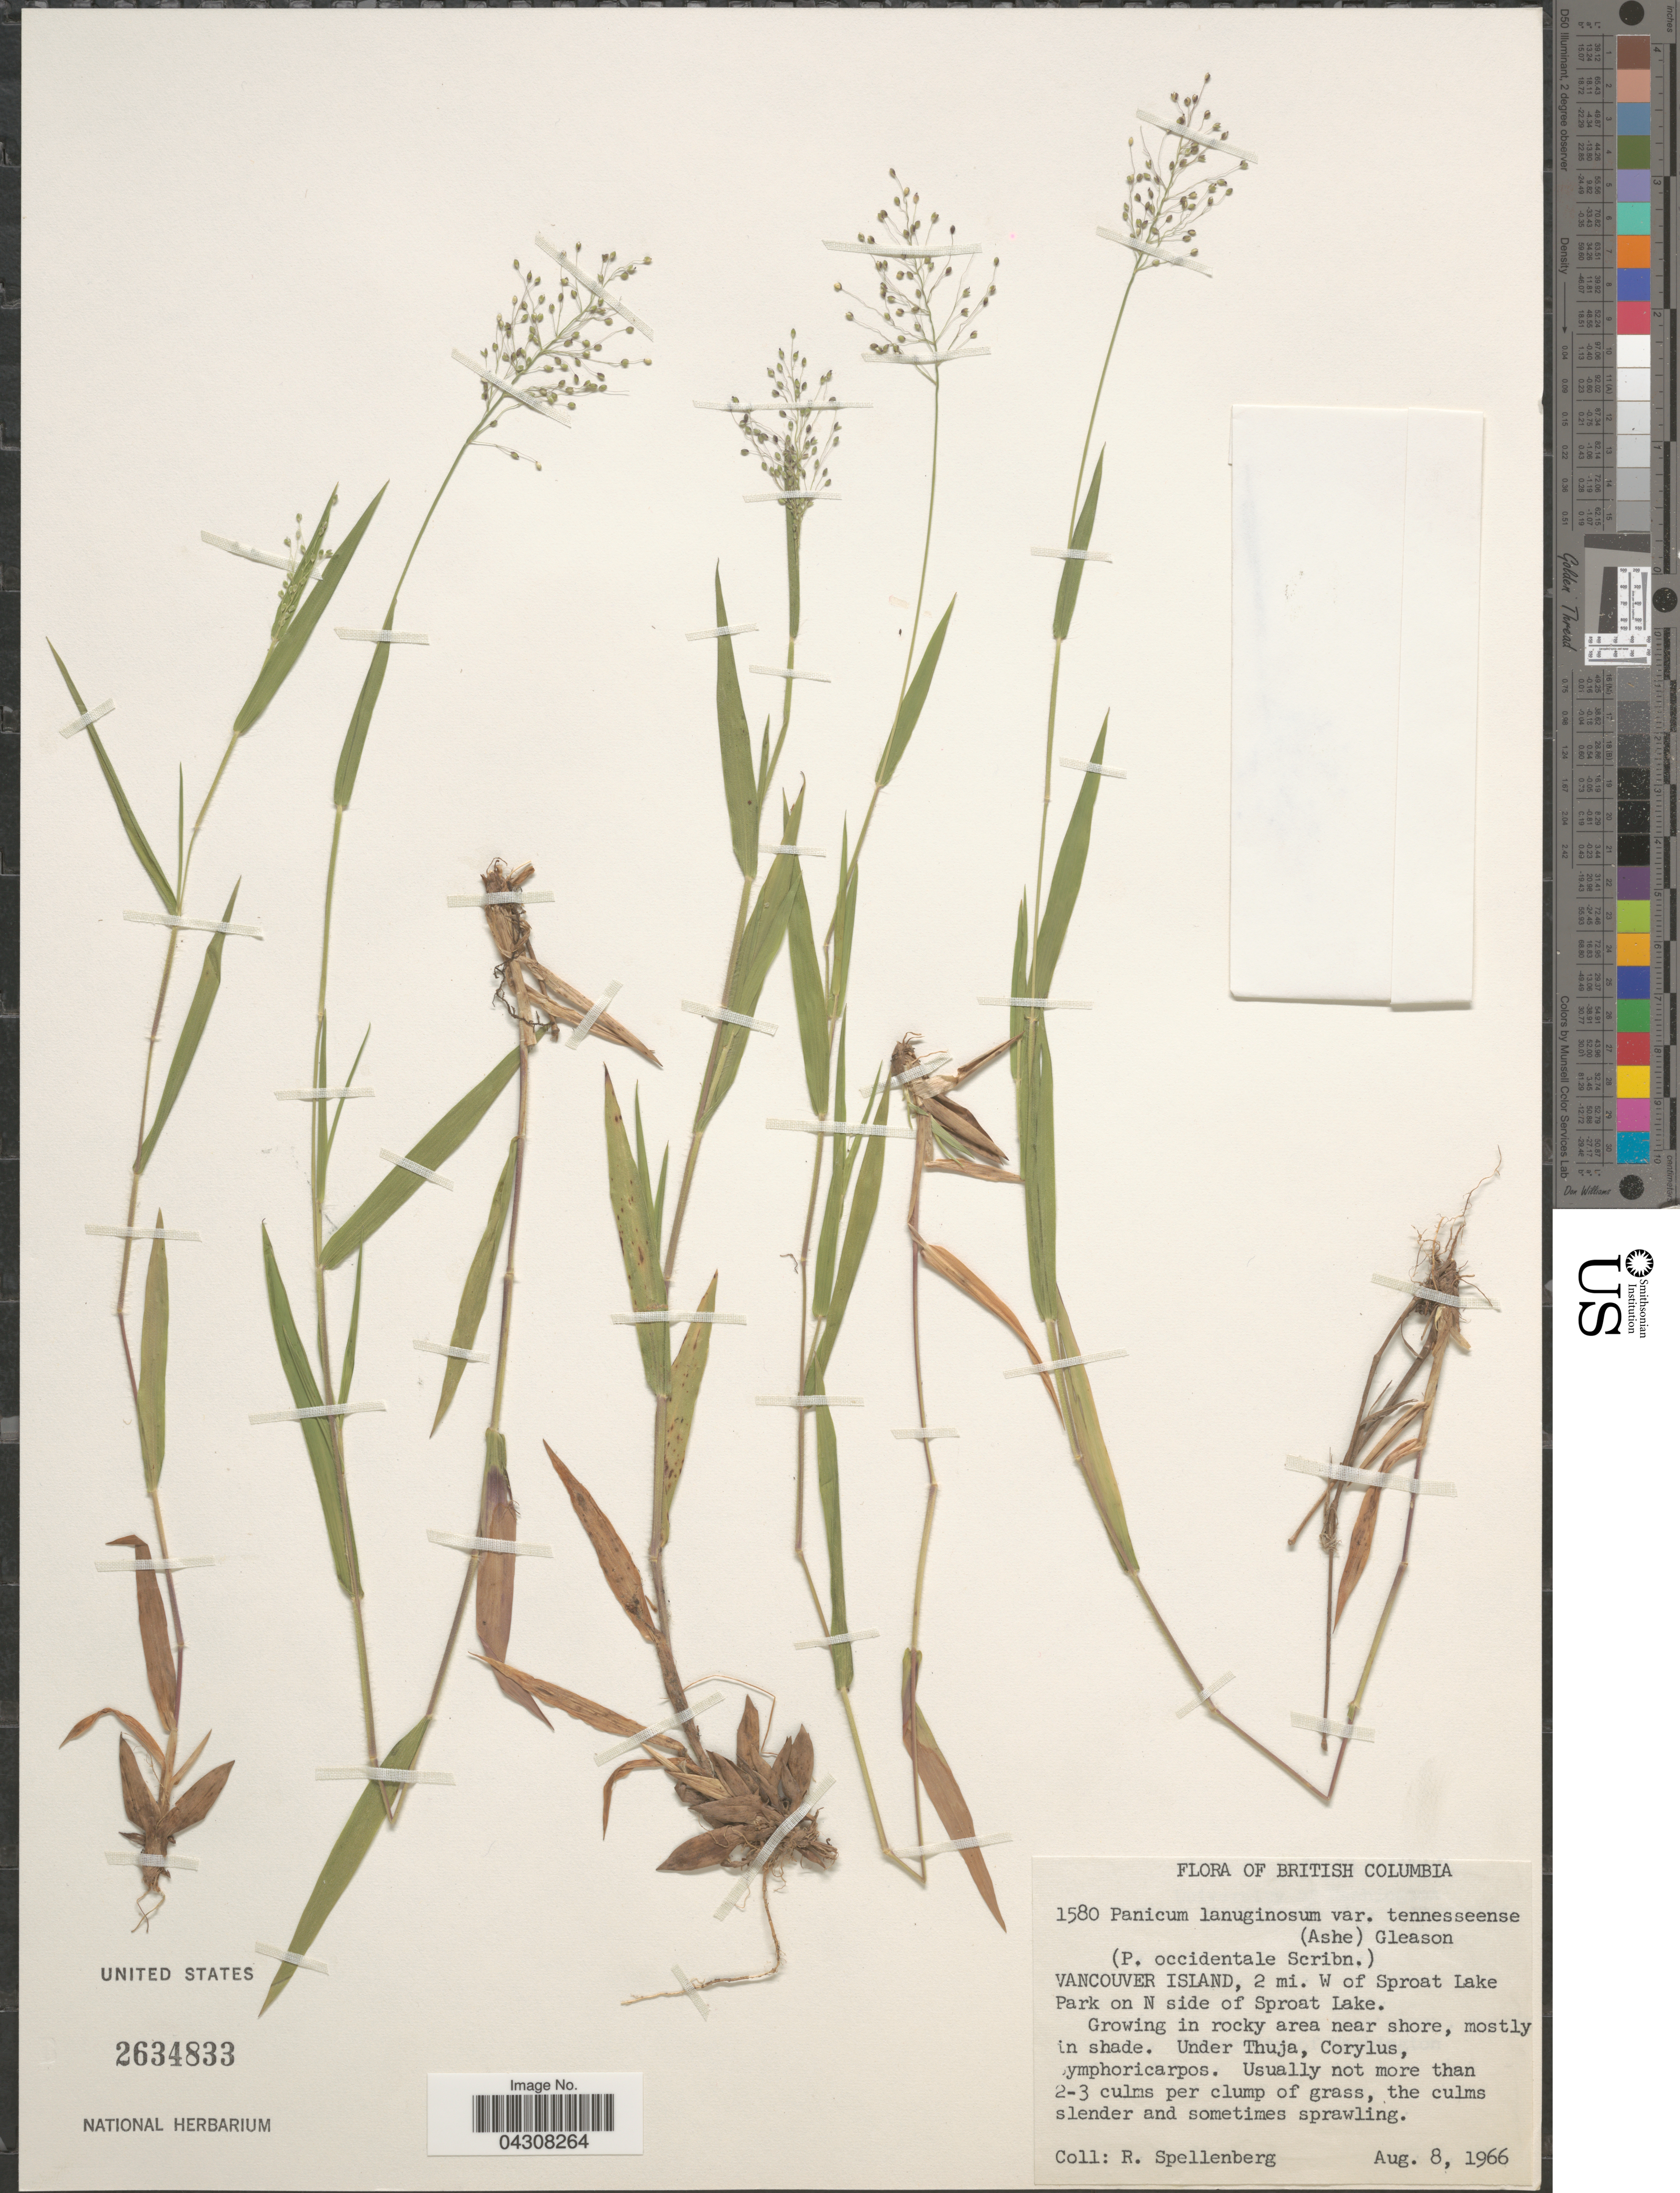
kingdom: Plantae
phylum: Tracheophyta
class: Liliopsida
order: Poales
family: Poaceae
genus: Dichanthelium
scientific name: Dichanthelium acuminatum var. acuminatum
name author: (Sw.) Gould & C.A. Clark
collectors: R. Spellenberg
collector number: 1580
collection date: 1966-08-08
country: Canada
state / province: British Columbia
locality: Vancouver Island, 2 mi. W of Sproat Lake Park on N side of Sproat Lake. Growing in rocky area near shore, mostly in shade.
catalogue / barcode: US 2634833